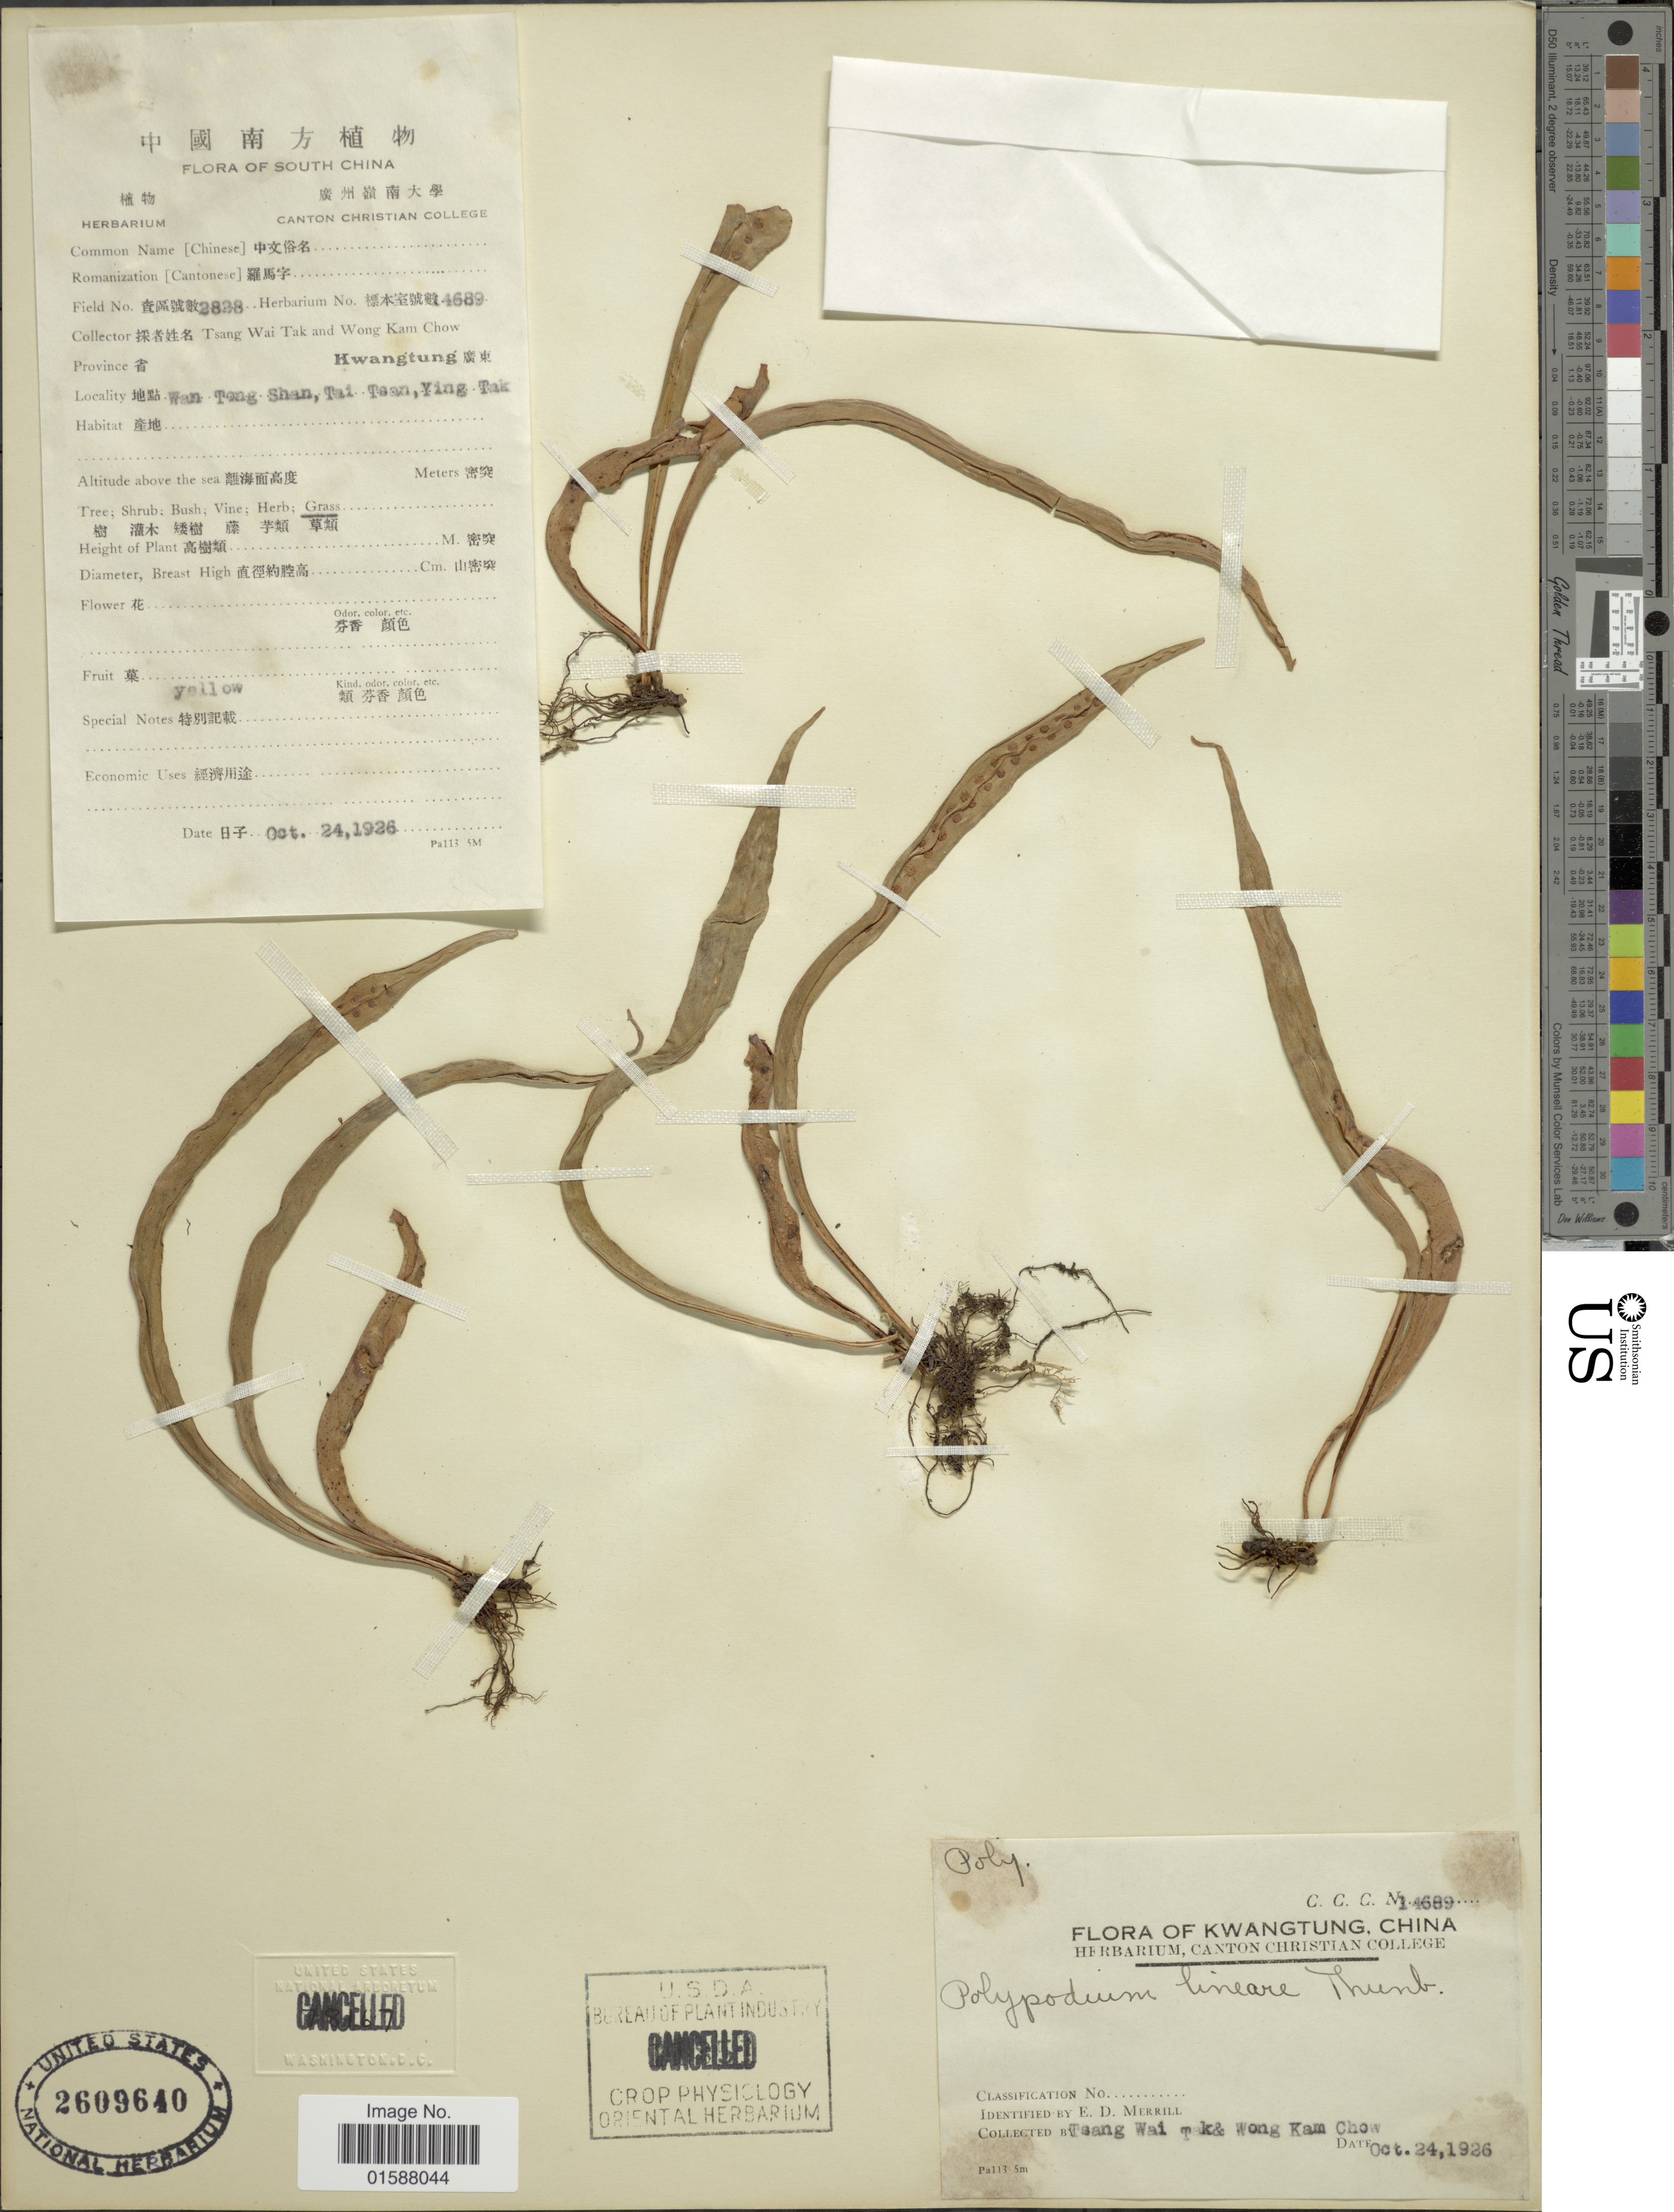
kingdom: Plantae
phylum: Tracheophyta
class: Polypodiopsida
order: Polypodiales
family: Polypodiaceae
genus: Lepisorus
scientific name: Lepisorus thunbergianus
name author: (Kaulf.) Ching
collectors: W. T. Tsang & W. Chow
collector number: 2828/4689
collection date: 1926-10-24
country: China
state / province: Guangdong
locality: South China. Wan Teng Shan, Tai Taan, Ying Tak [interpreted]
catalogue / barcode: US 2609640